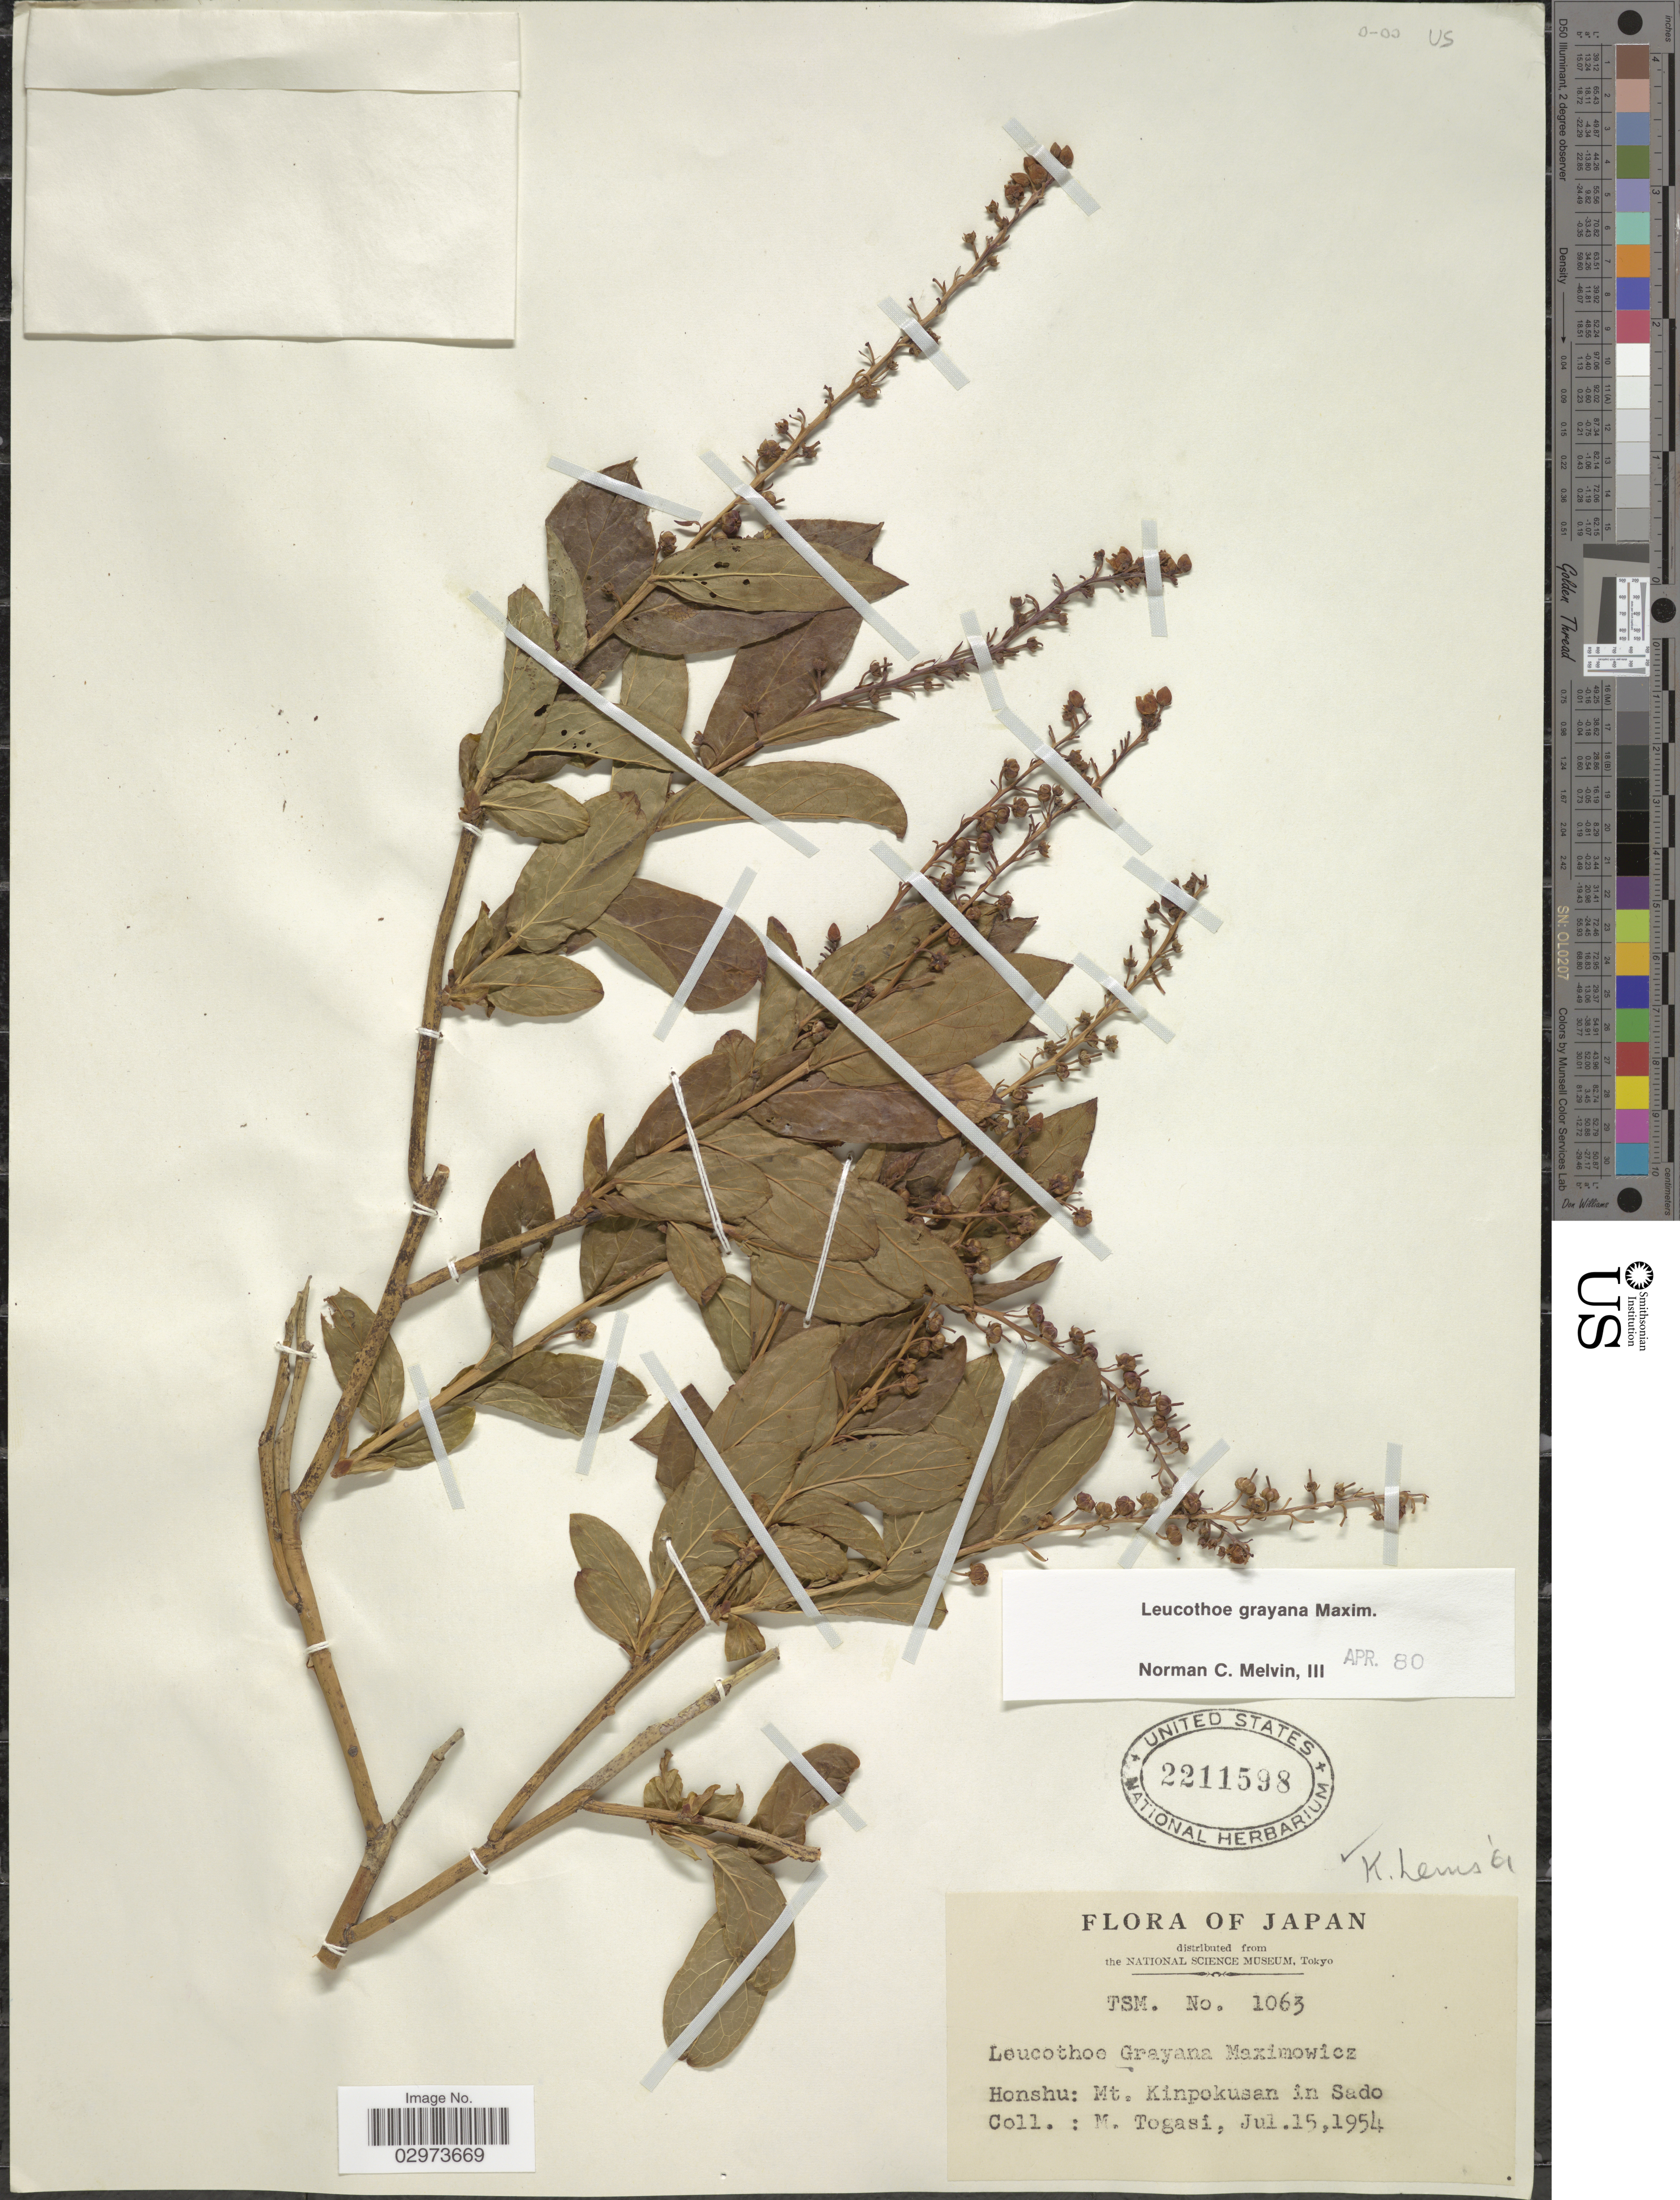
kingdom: Plantae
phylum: Tracheophyta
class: Magnoliopsida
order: Ericales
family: Ericaceae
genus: Leucothoe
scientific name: Leucothoë grayana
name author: Maxim.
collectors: M. Togasi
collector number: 1063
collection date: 1954-07-15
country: Japan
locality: Honshu: Mt. Kinpokusan in Sado.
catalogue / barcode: US 2211598